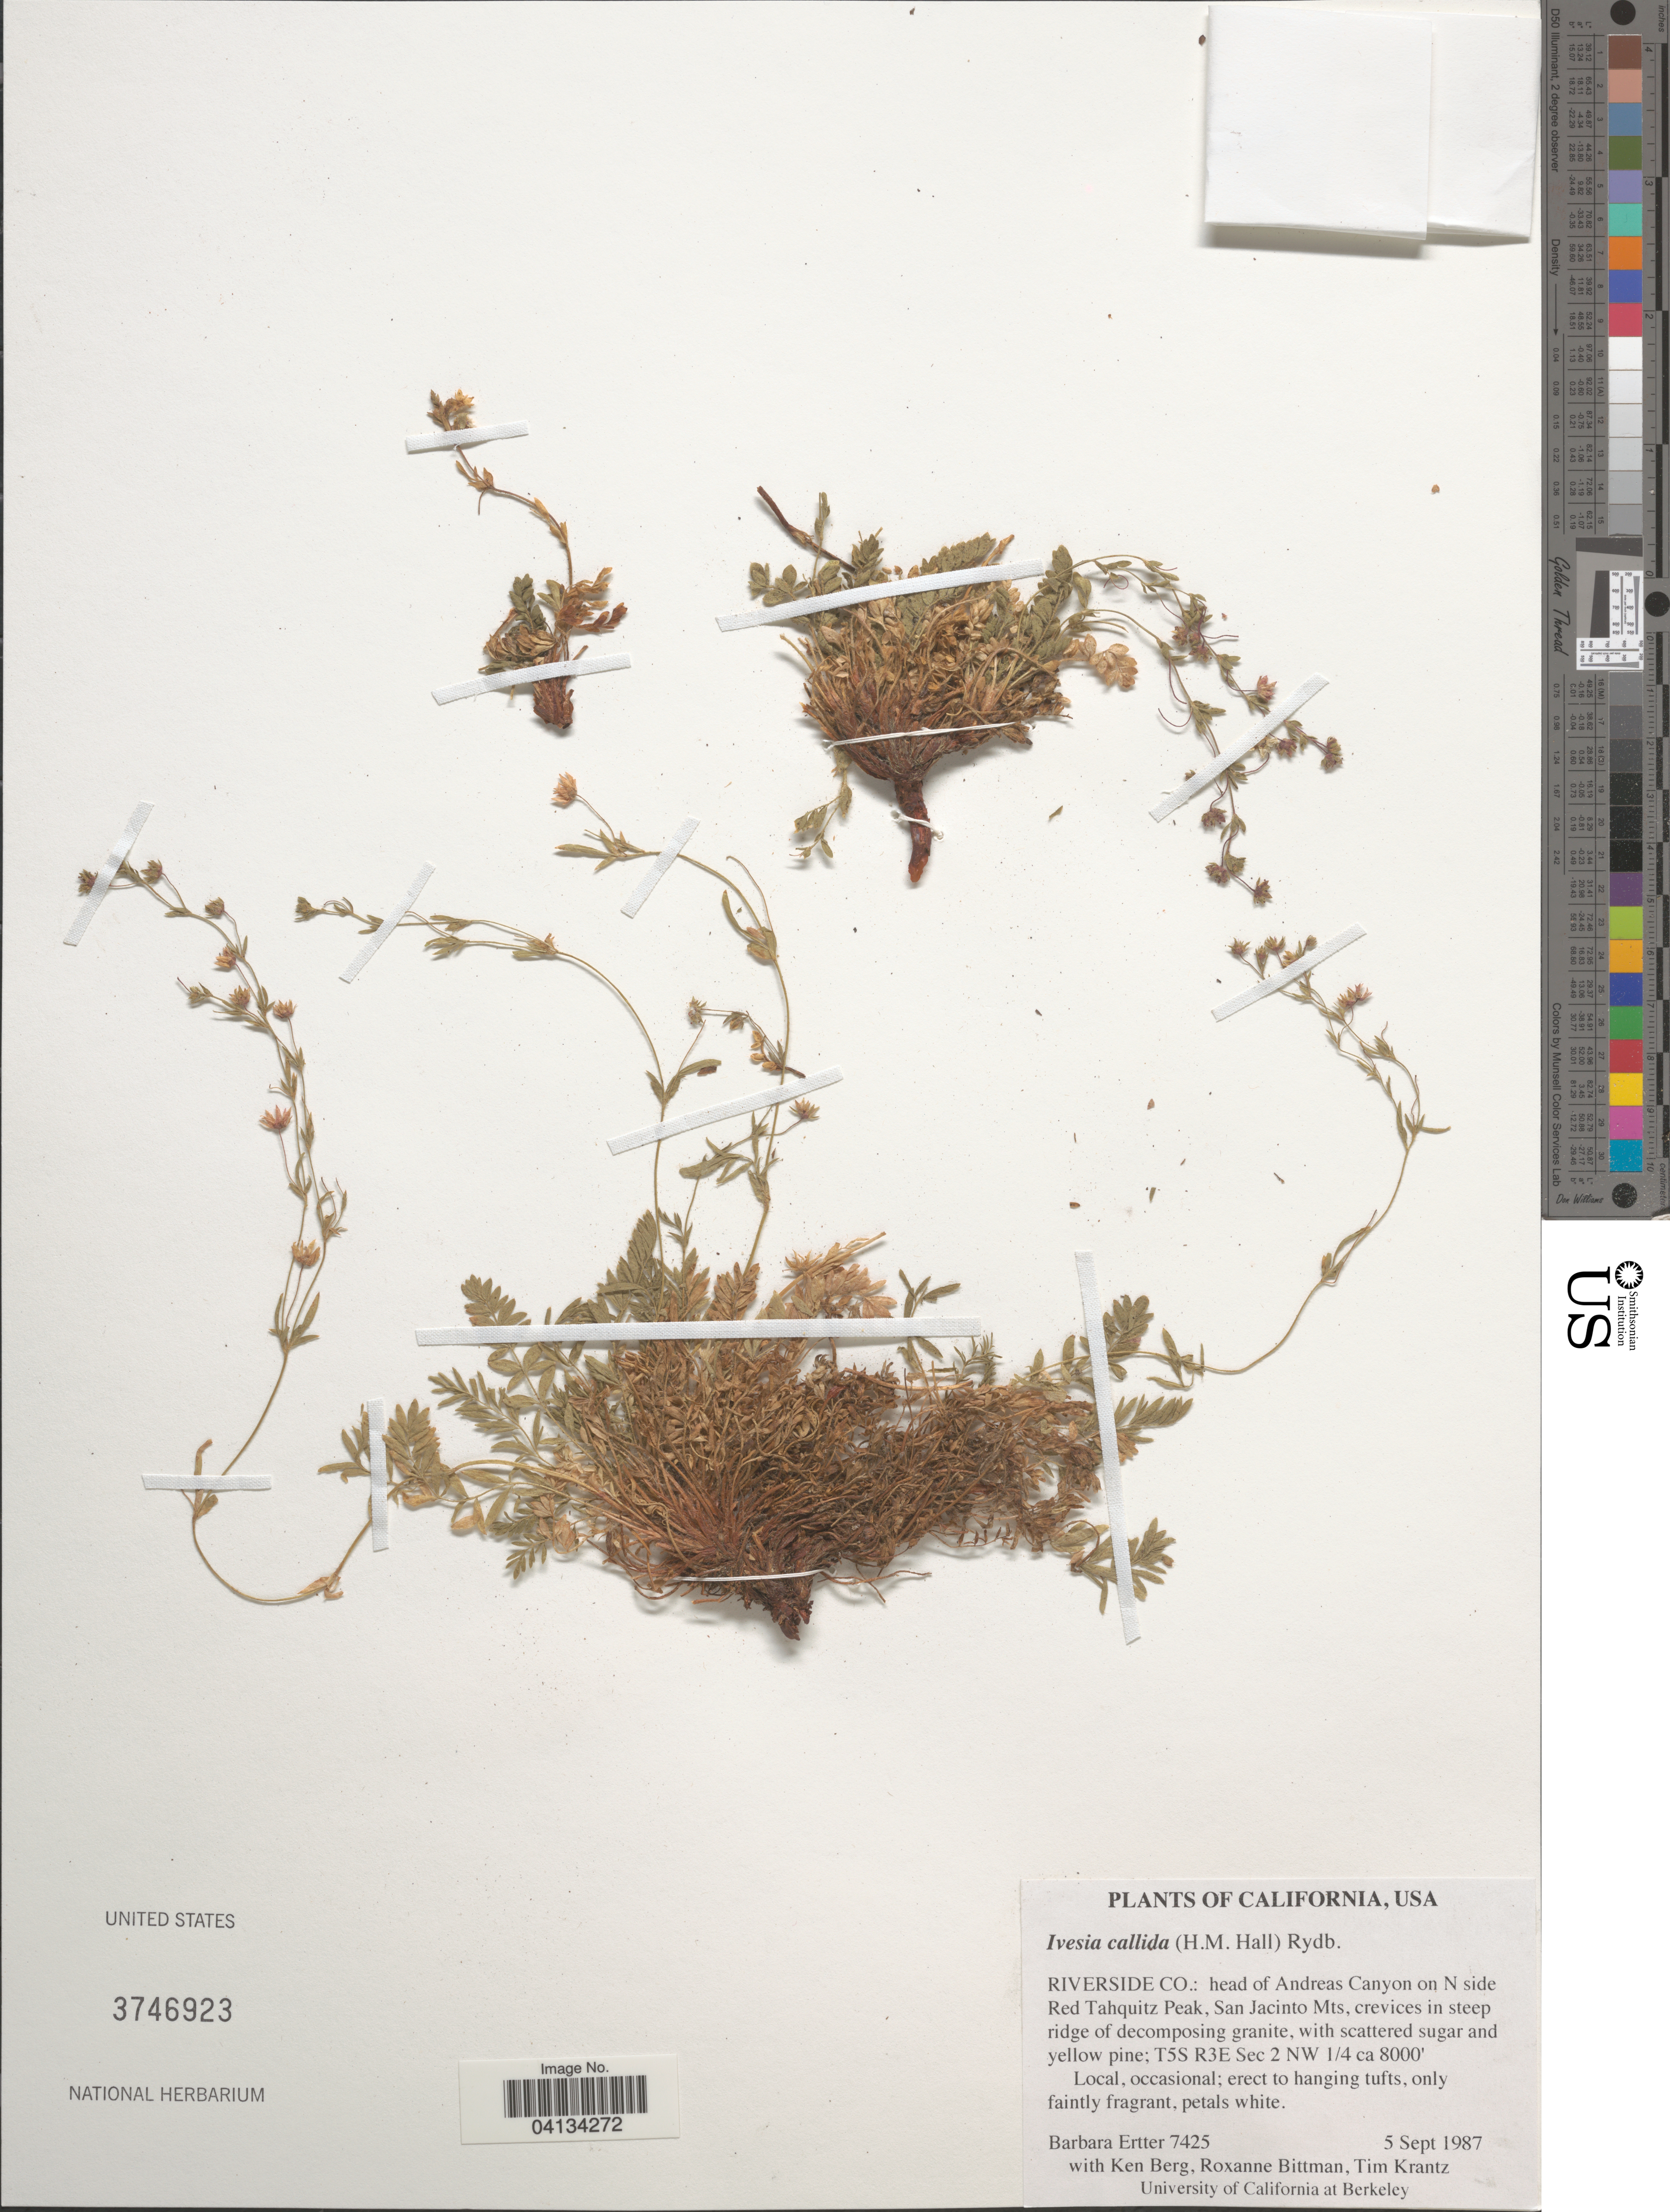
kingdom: Plantae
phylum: Tracheophyta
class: Magnoliopsida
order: Rosales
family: Rosaceae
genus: Potentilla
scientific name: Potentilla callida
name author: H.M. Hall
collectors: B. Ertter, K. Berg, R. Bittman & T. Krantz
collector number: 7425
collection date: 1987-09-05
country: United States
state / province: California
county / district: Riverside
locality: Riverside Co.: head of Andreas Canyon on N side Red Tahquitz Peak, San Jacinto Mts; T5S R3E Sec 2 NW ¼.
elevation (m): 2438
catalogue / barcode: US 3746923